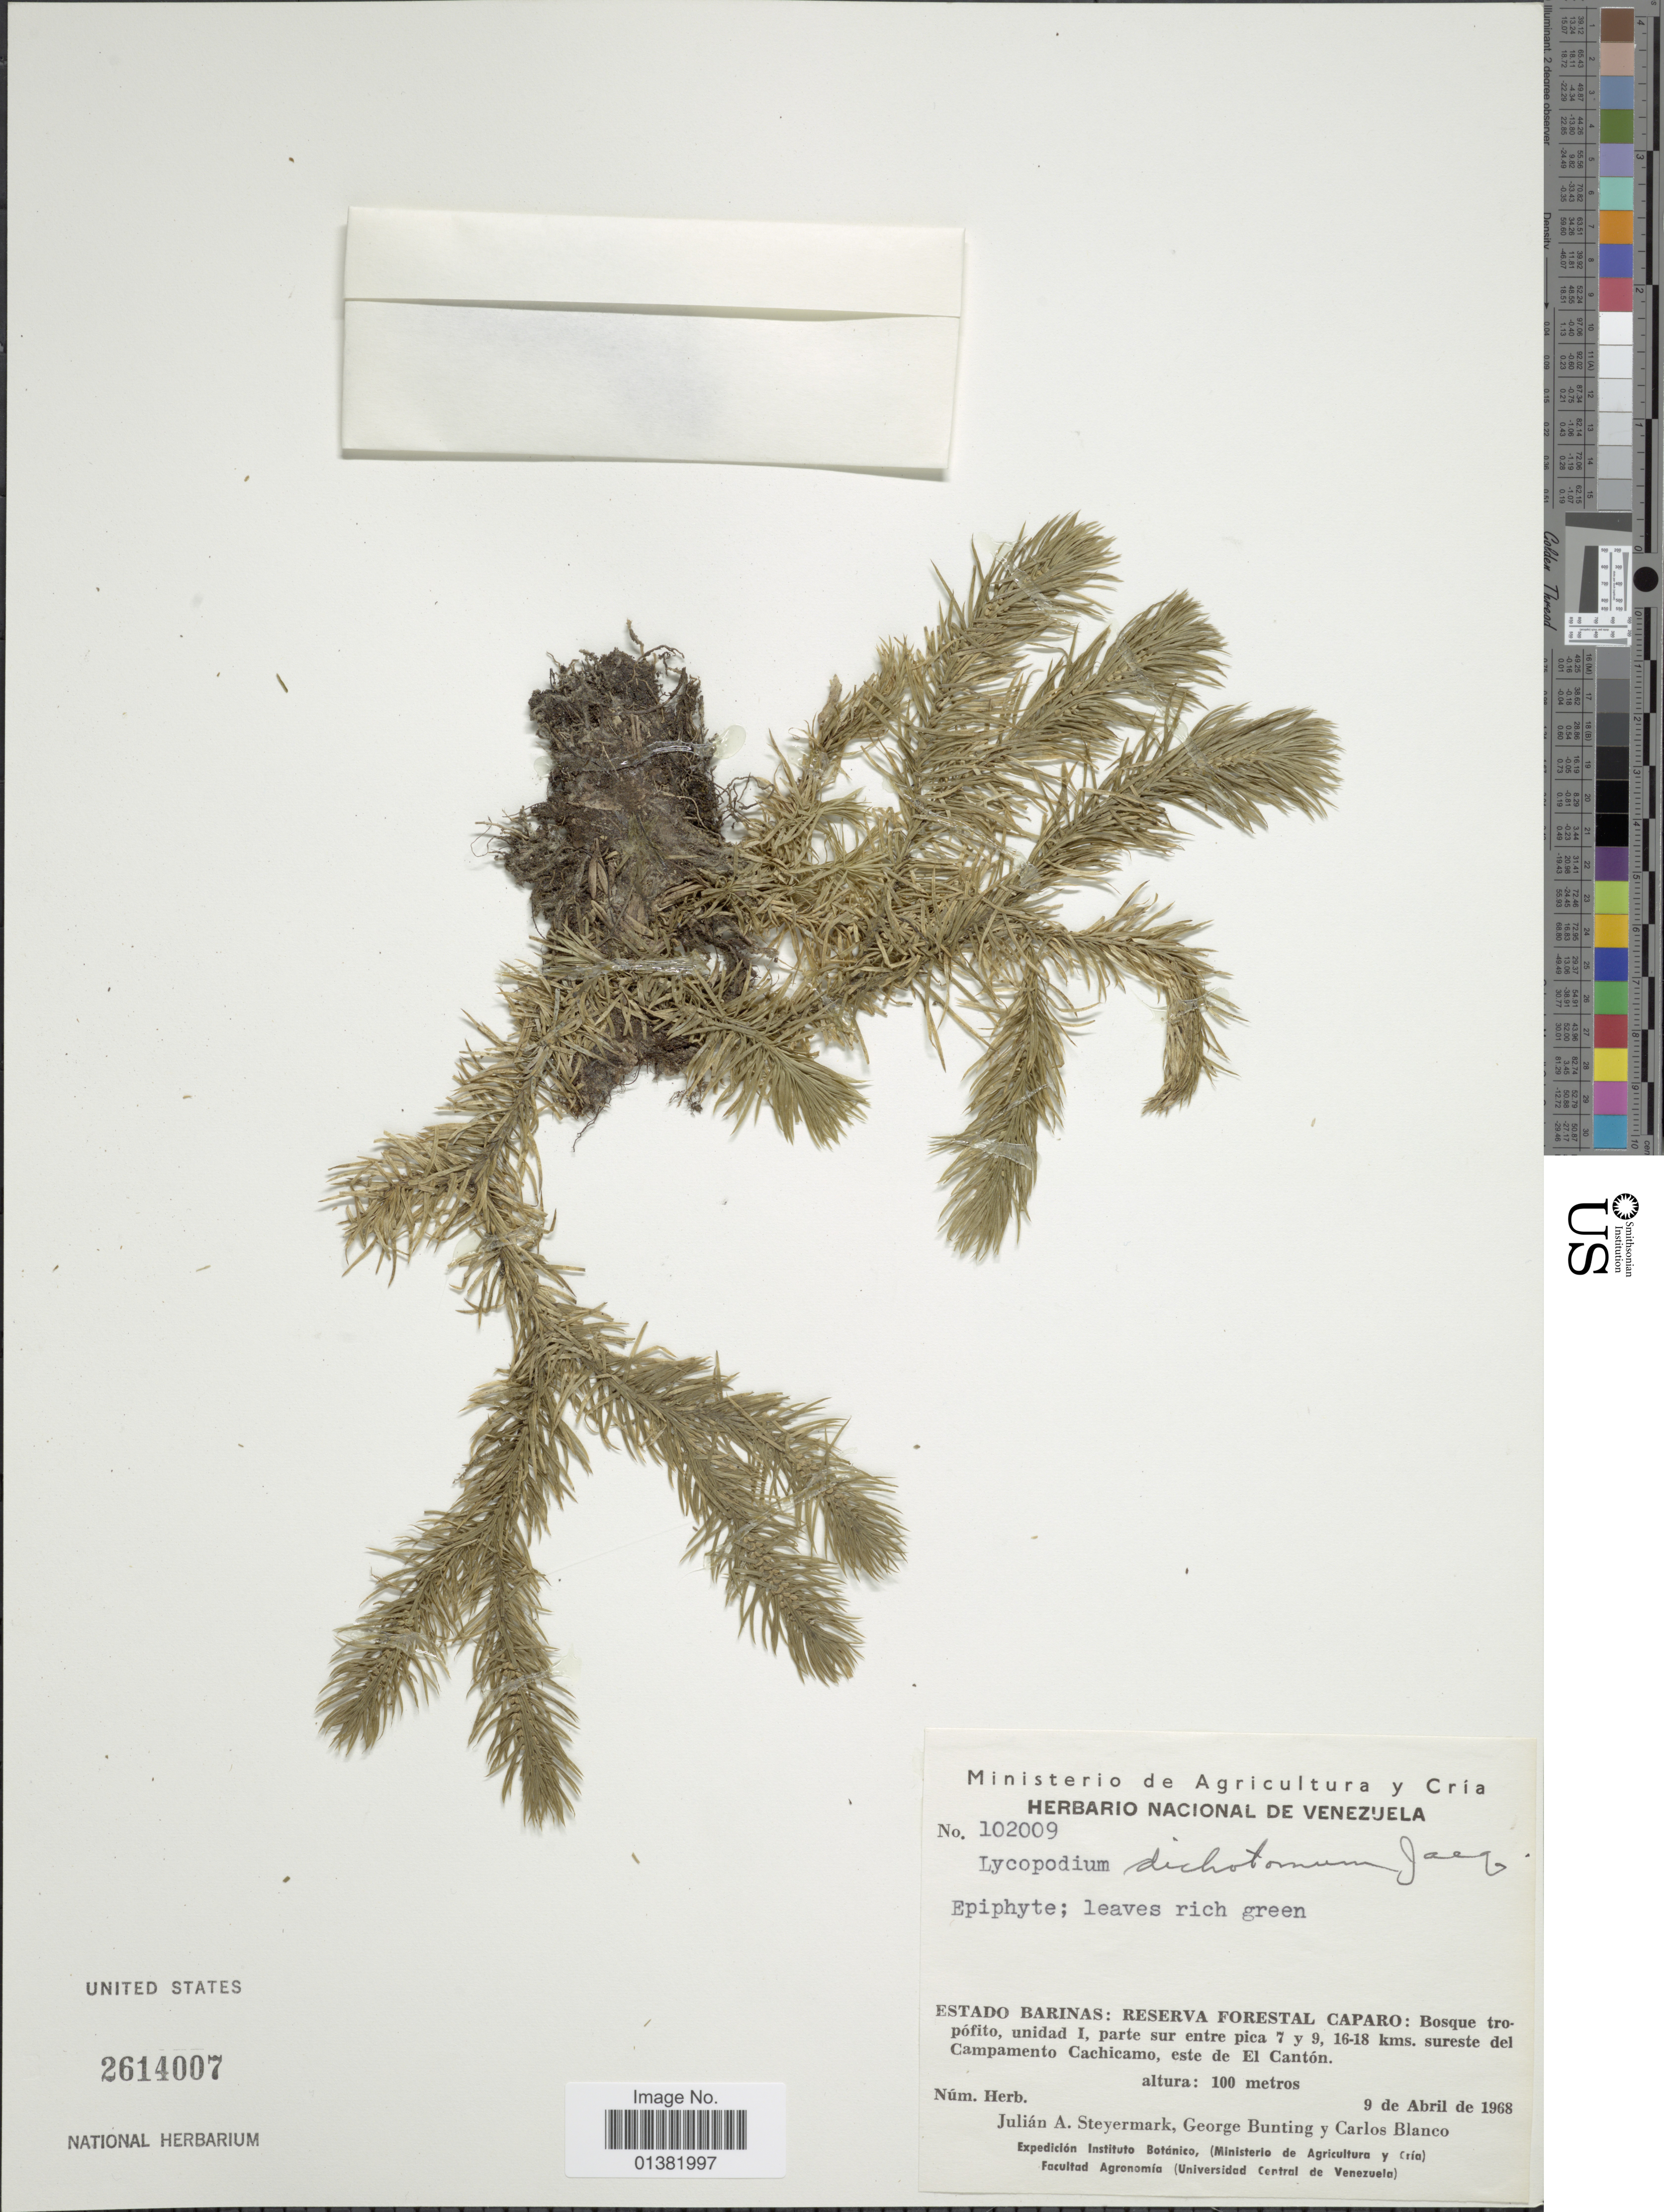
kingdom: Plantae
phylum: Tracheophyta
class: Lycopodiopsida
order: Lycopodiales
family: Lycopodiaceae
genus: Phlegmariurus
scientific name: Phlegmariurus dichotomus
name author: (Jacq.) W.H. Wagner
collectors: J. Steyermark, G. S. Bunting & C. A. Blanco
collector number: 102009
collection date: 1968-04-09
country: Venezuela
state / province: Barinas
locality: Reserva Forestal Caparo: Bosque tropófito, unidad I, parte sur entre pica 7 y 9, 16-18 kms. sureste del Campamento Cachicamo, este de El Cantón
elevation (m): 100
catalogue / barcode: US 2614007